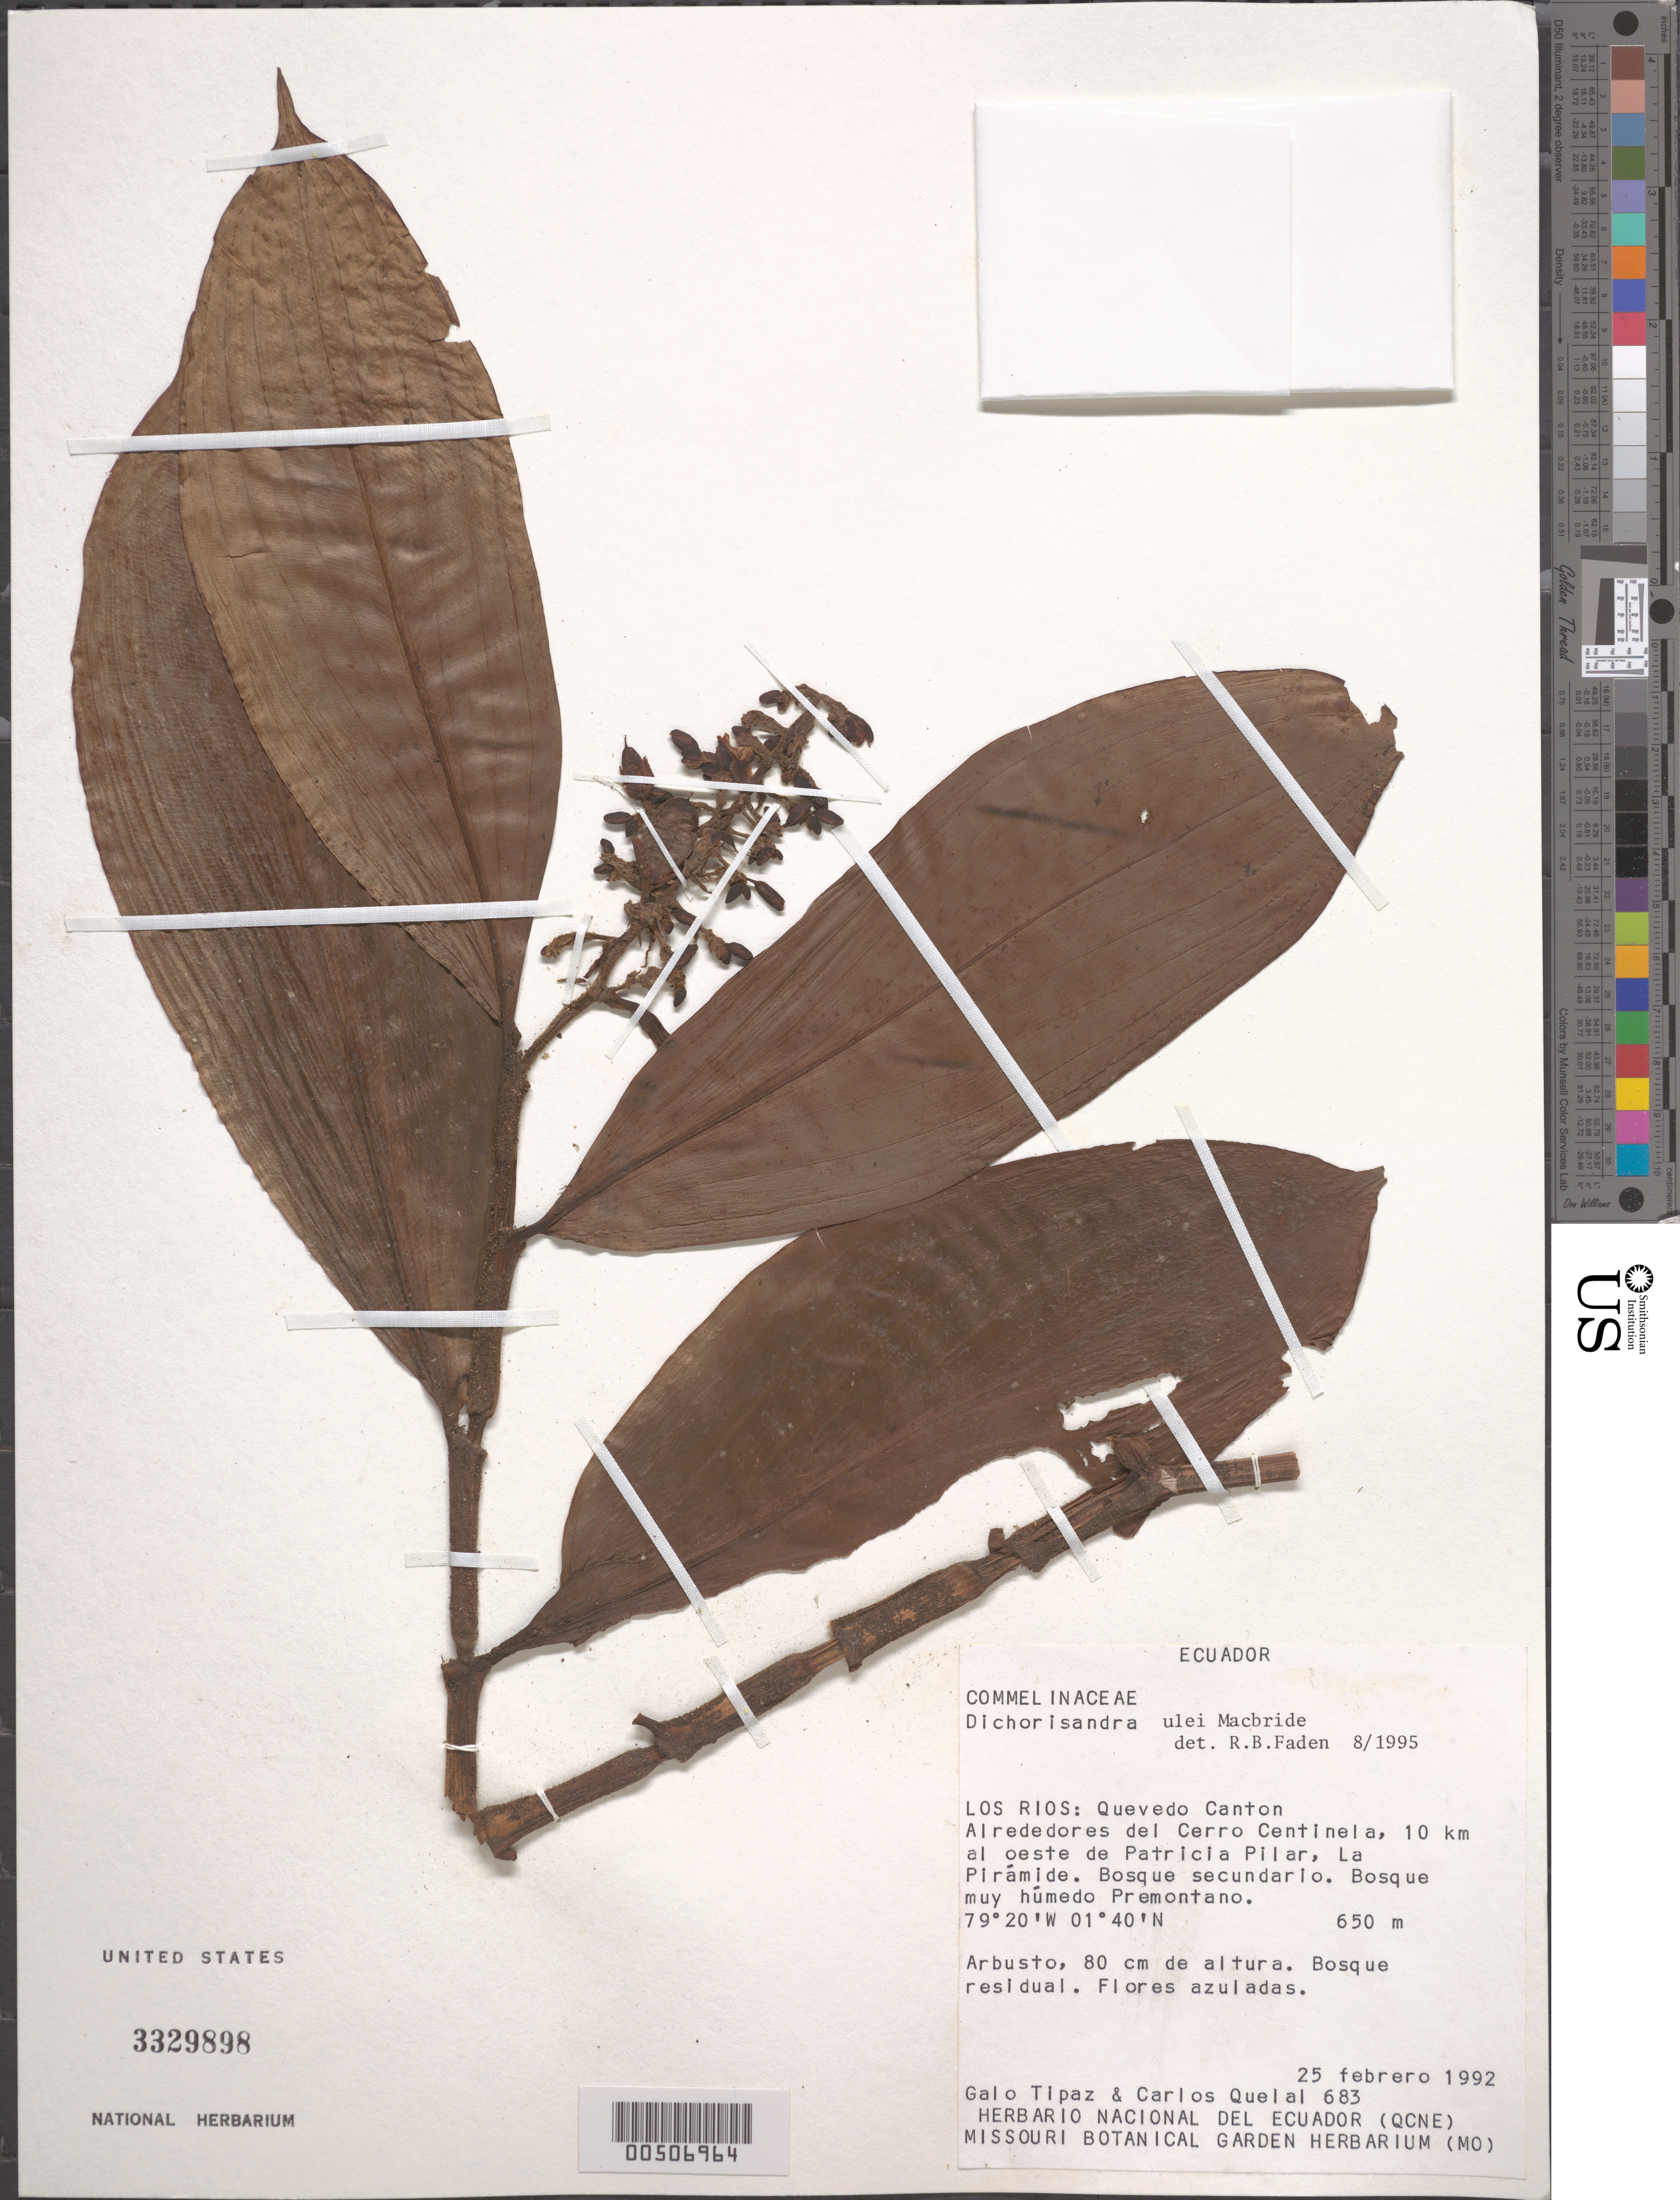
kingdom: Plantae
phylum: Tracheophyta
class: Liliopsida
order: Commelinales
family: Commelinaceae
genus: Dichorisandra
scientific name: Dichorisandra ulei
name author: J.F. Macbr.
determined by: Faden, Robert B., (US), Smithsonian Institution - National Museum of Natural History (UNITED STATES)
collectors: G. Tipaz & C. Quelal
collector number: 683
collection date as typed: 25 Feb 1992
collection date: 1992-02-25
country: Ecuador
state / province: Los Ríos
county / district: Quevedo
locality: Quevedo Canton, Alrededores del Cerro Centinela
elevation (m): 650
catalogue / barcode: US 3329898